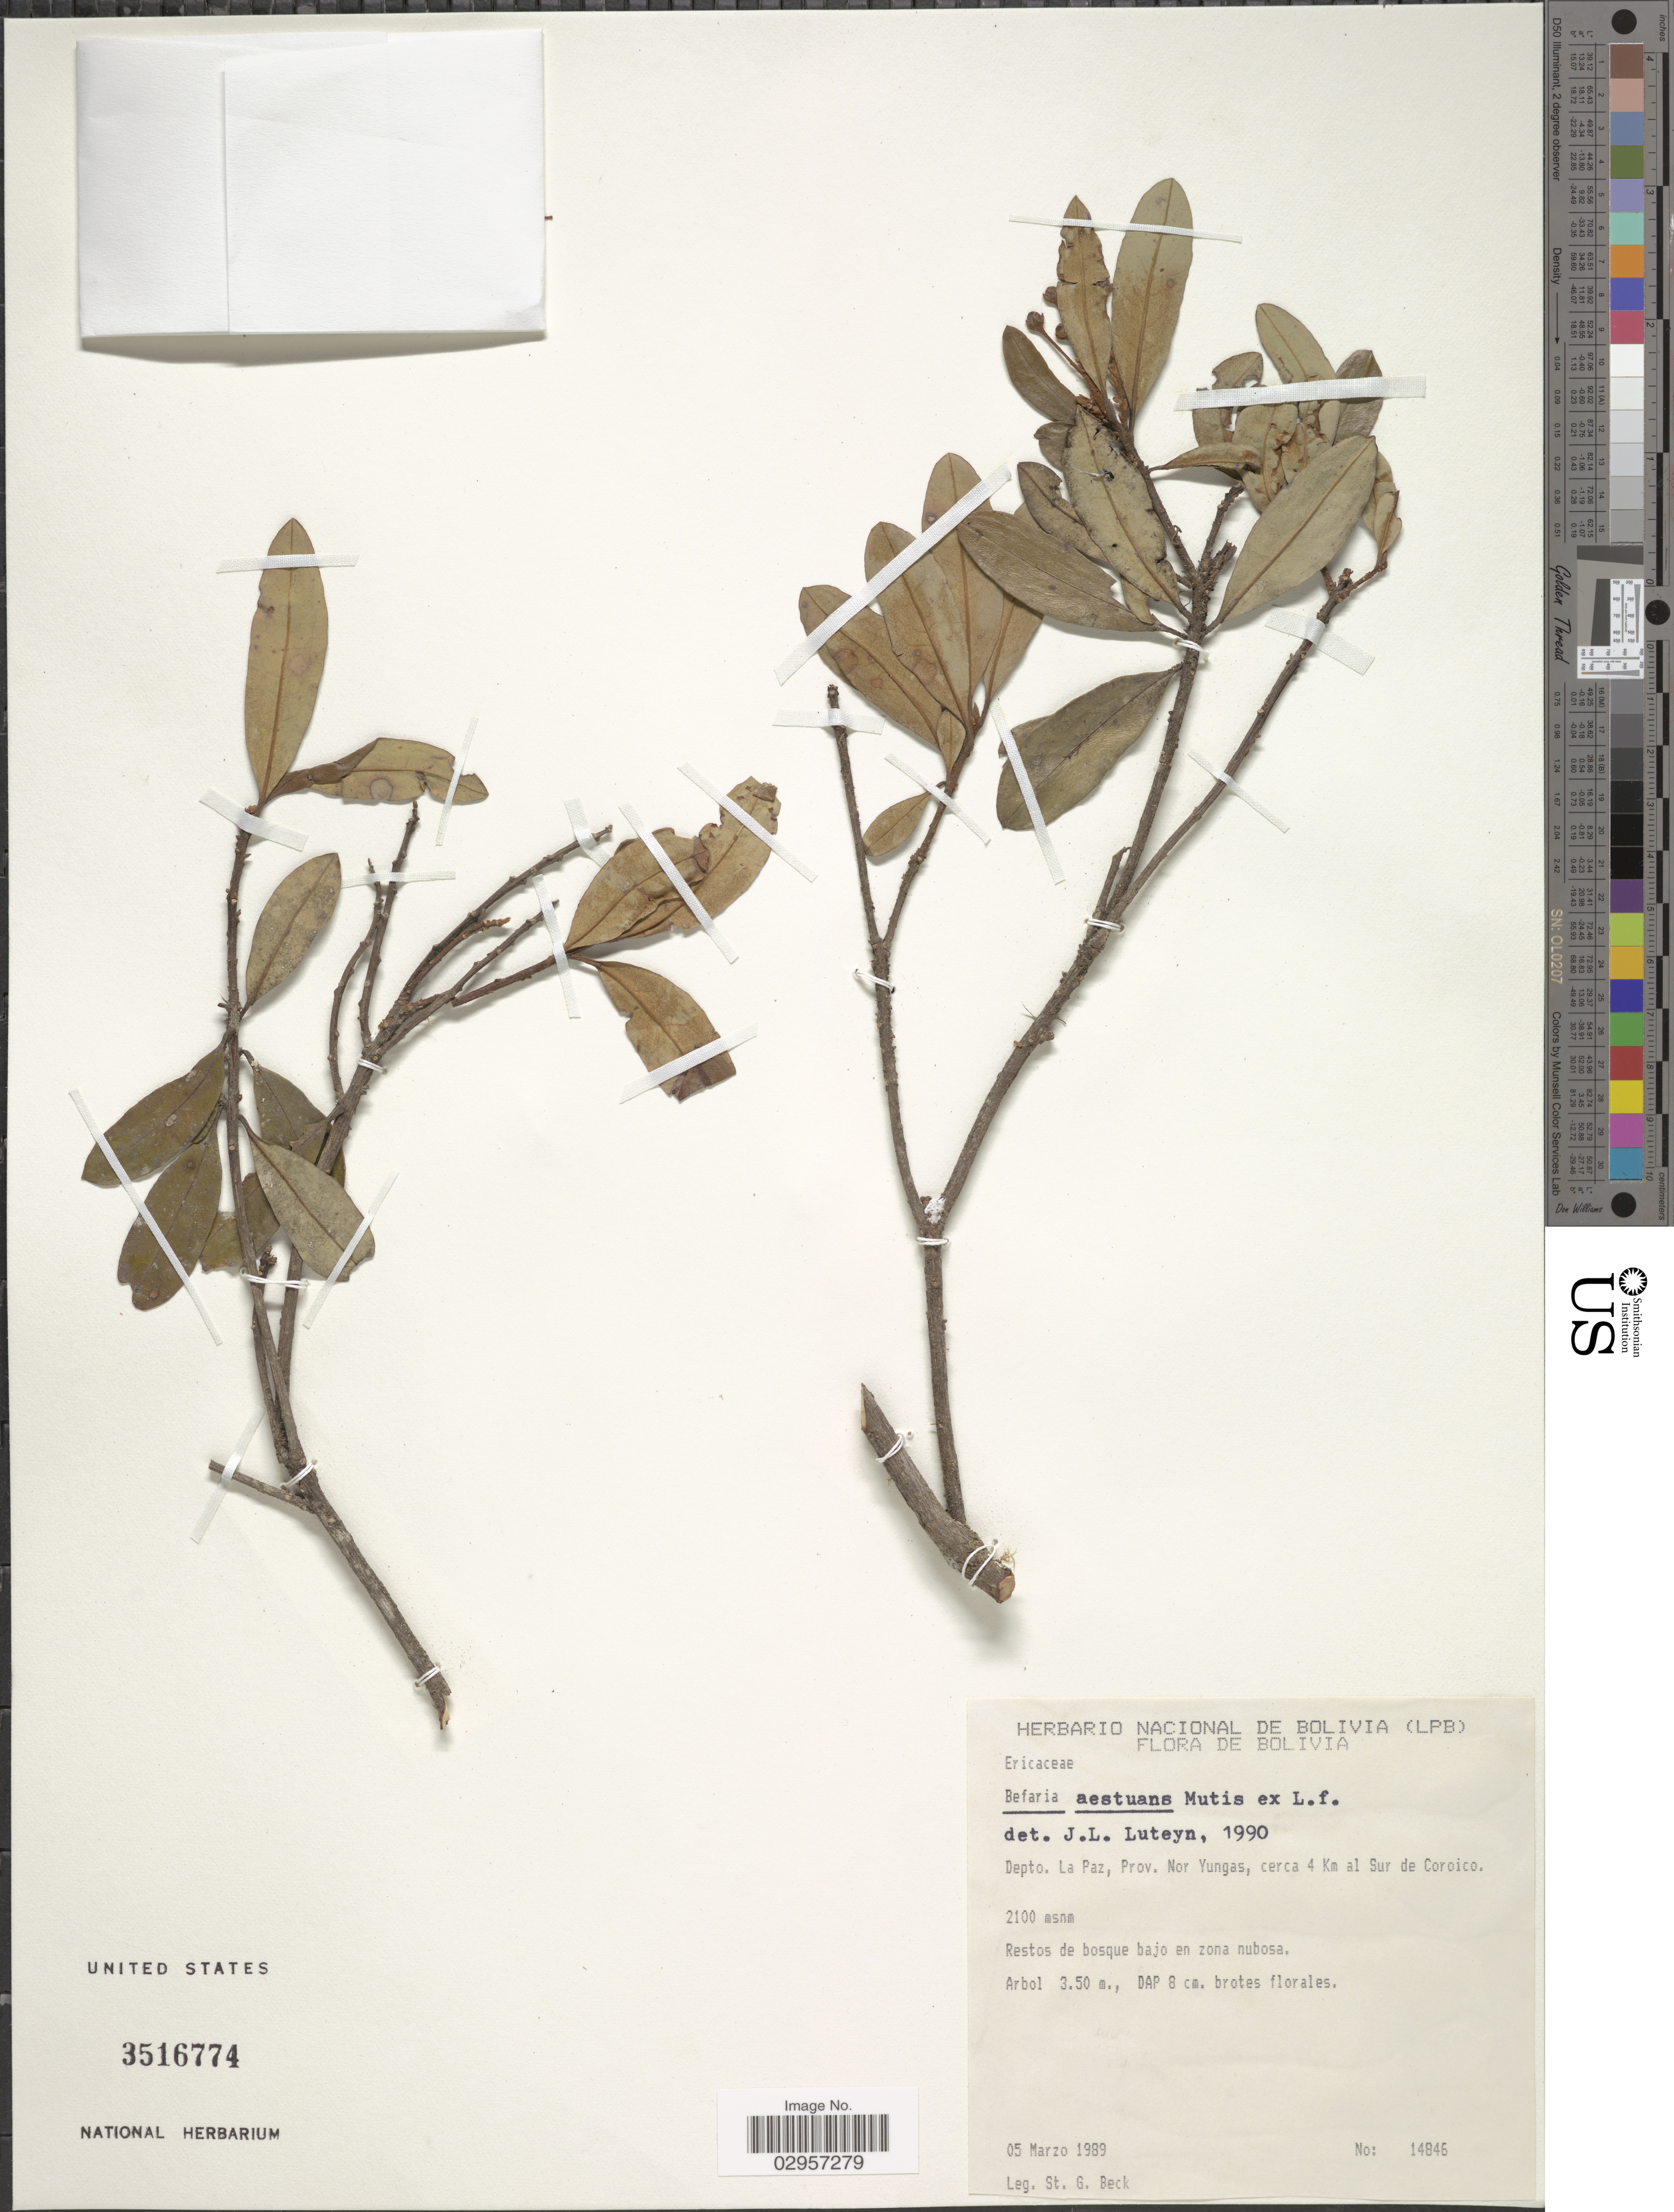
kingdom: Plantae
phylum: Tracheophyta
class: Magnoliopsida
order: Ericales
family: Ericaceae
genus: Befaria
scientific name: Befaria aestuans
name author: Mutis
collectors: S. G. Beck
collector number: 14846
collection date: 1989-03-05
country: Bolivia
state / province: La Paz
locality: Prov. Nor Yungas, cerca 4 Km al Sur de Coroico.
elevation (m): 2100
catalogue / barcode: US 3516774